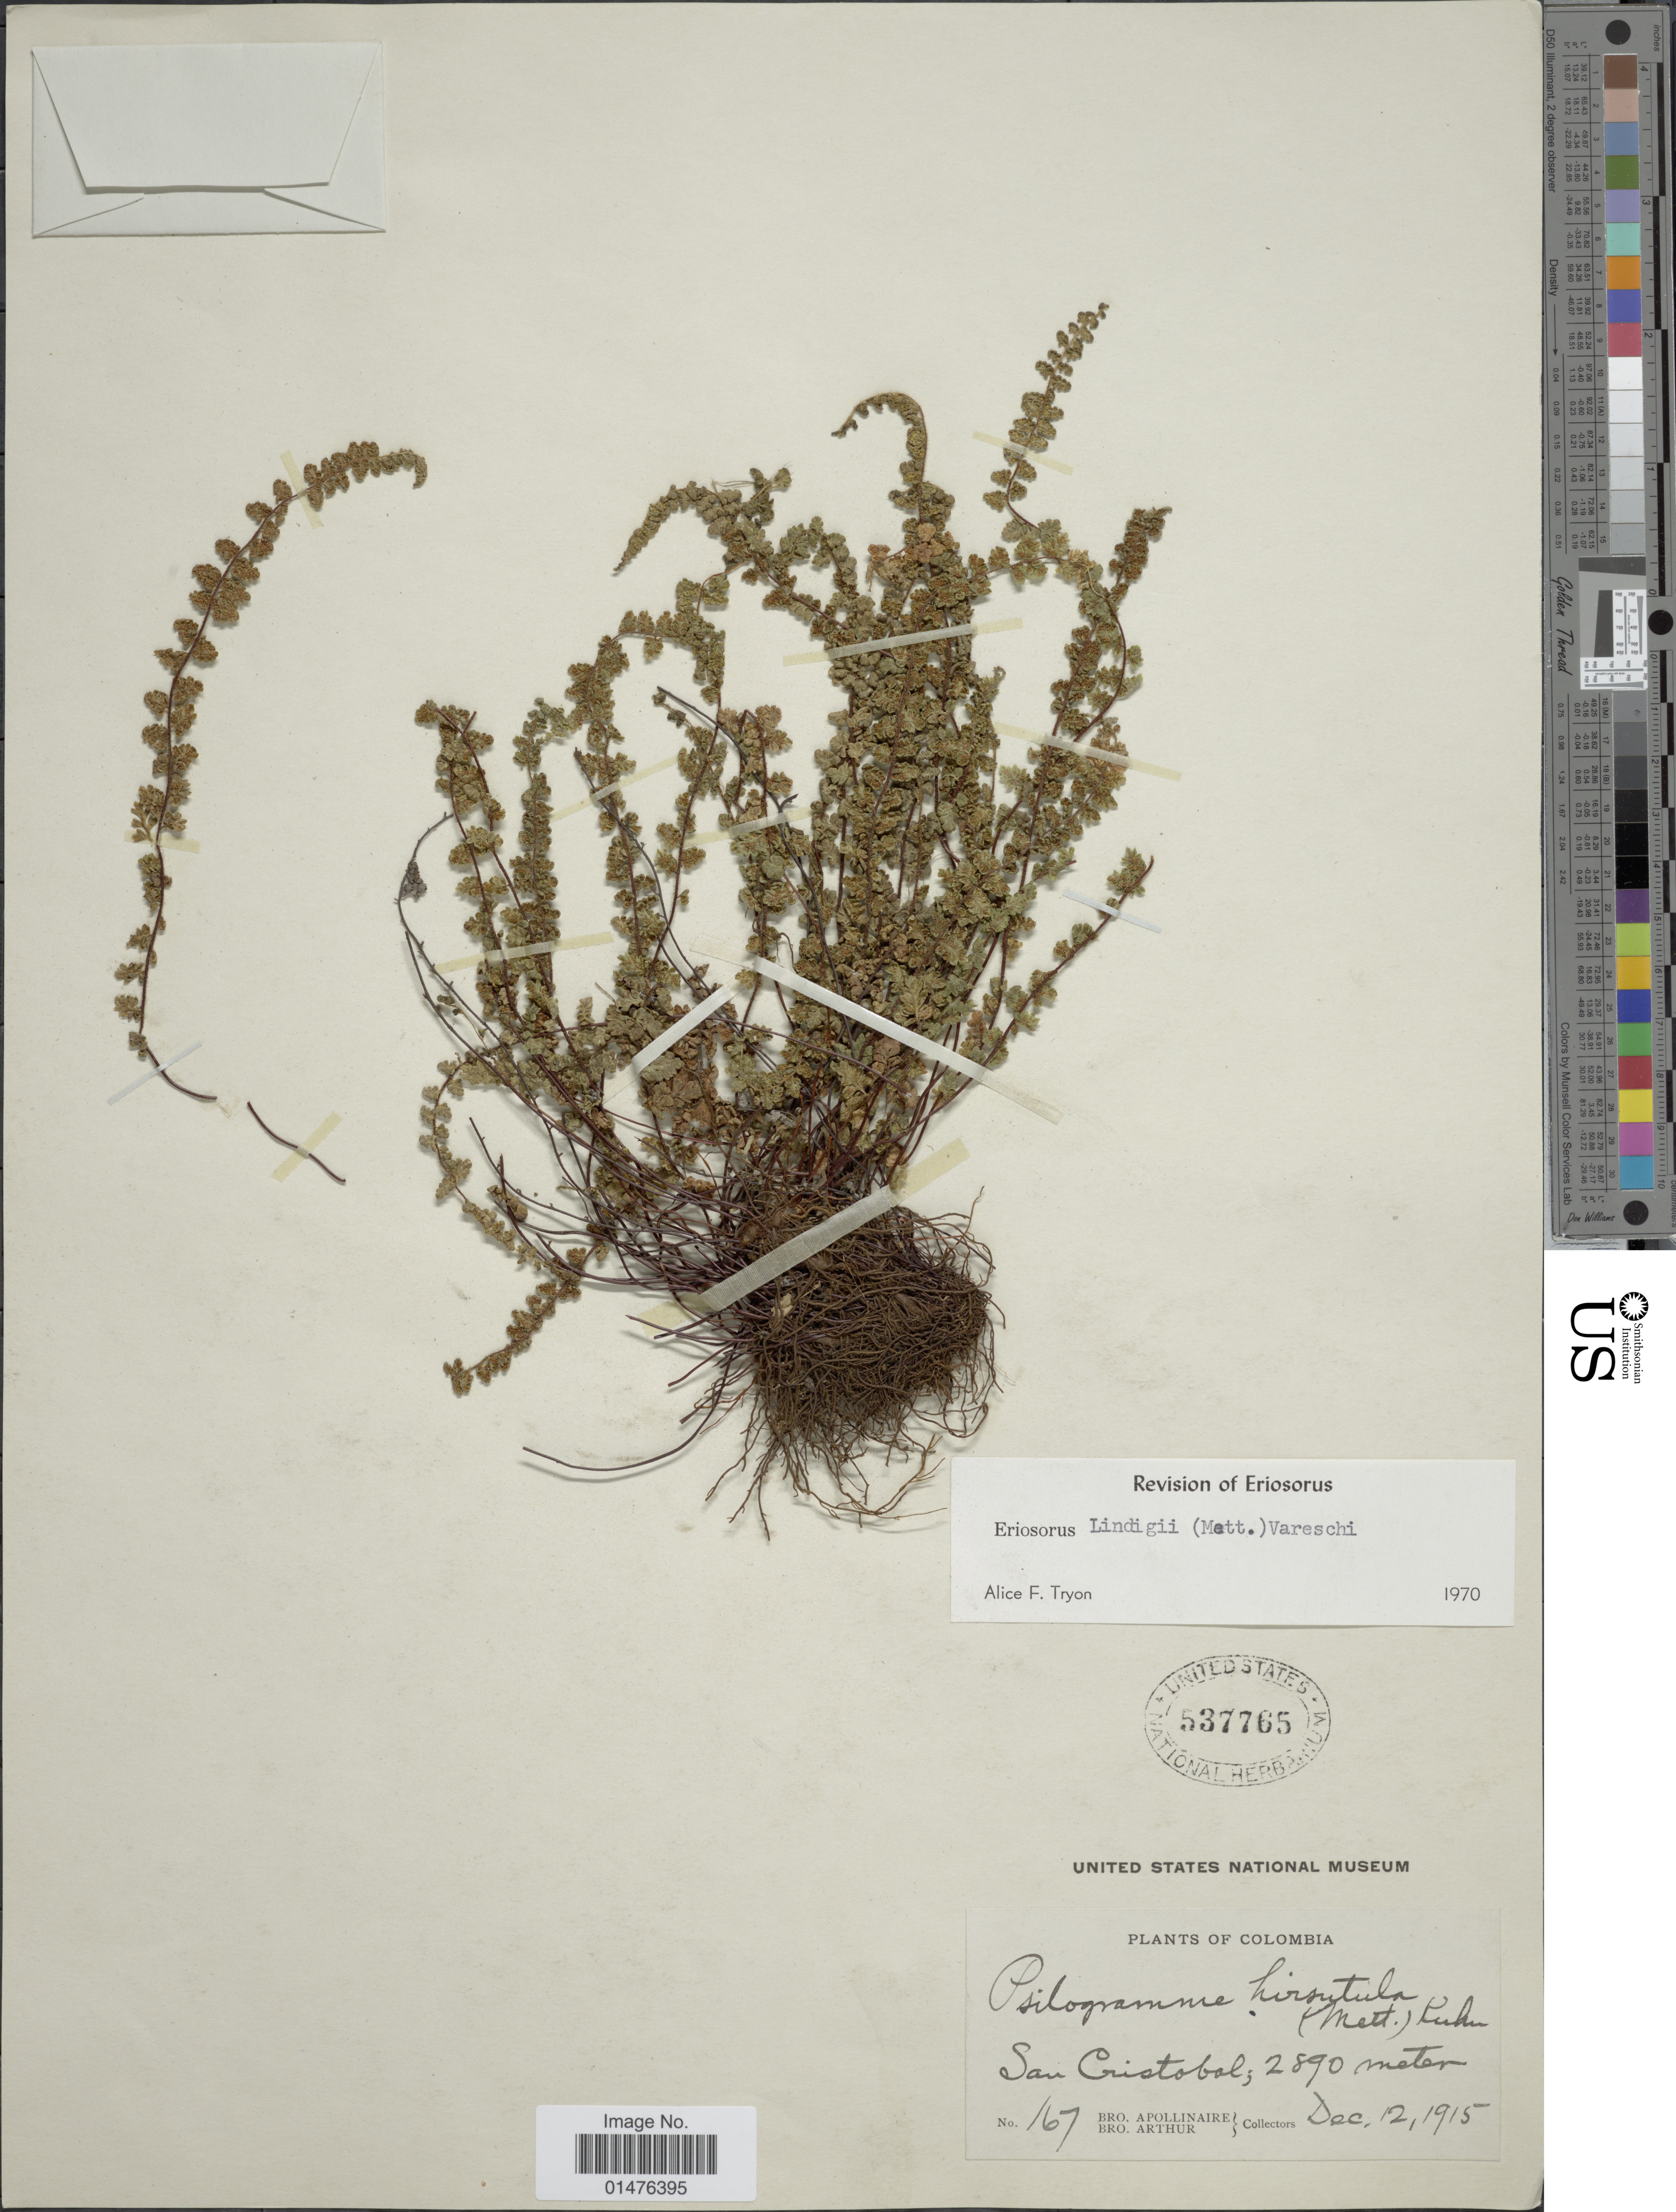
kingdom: Plantae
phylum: Tracheophyta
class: Polypodiopsida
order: Polypodiales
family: Pteridaceae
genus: Jamesonia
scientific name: Jamesonia lindigii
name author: (Mett.) Christenh.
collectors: Bro. Apolinar A. & Bro. Arthur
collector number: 167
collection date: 1915-12-12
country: Colombia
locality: San Cristobal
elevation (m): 2890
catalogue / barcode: US 537765